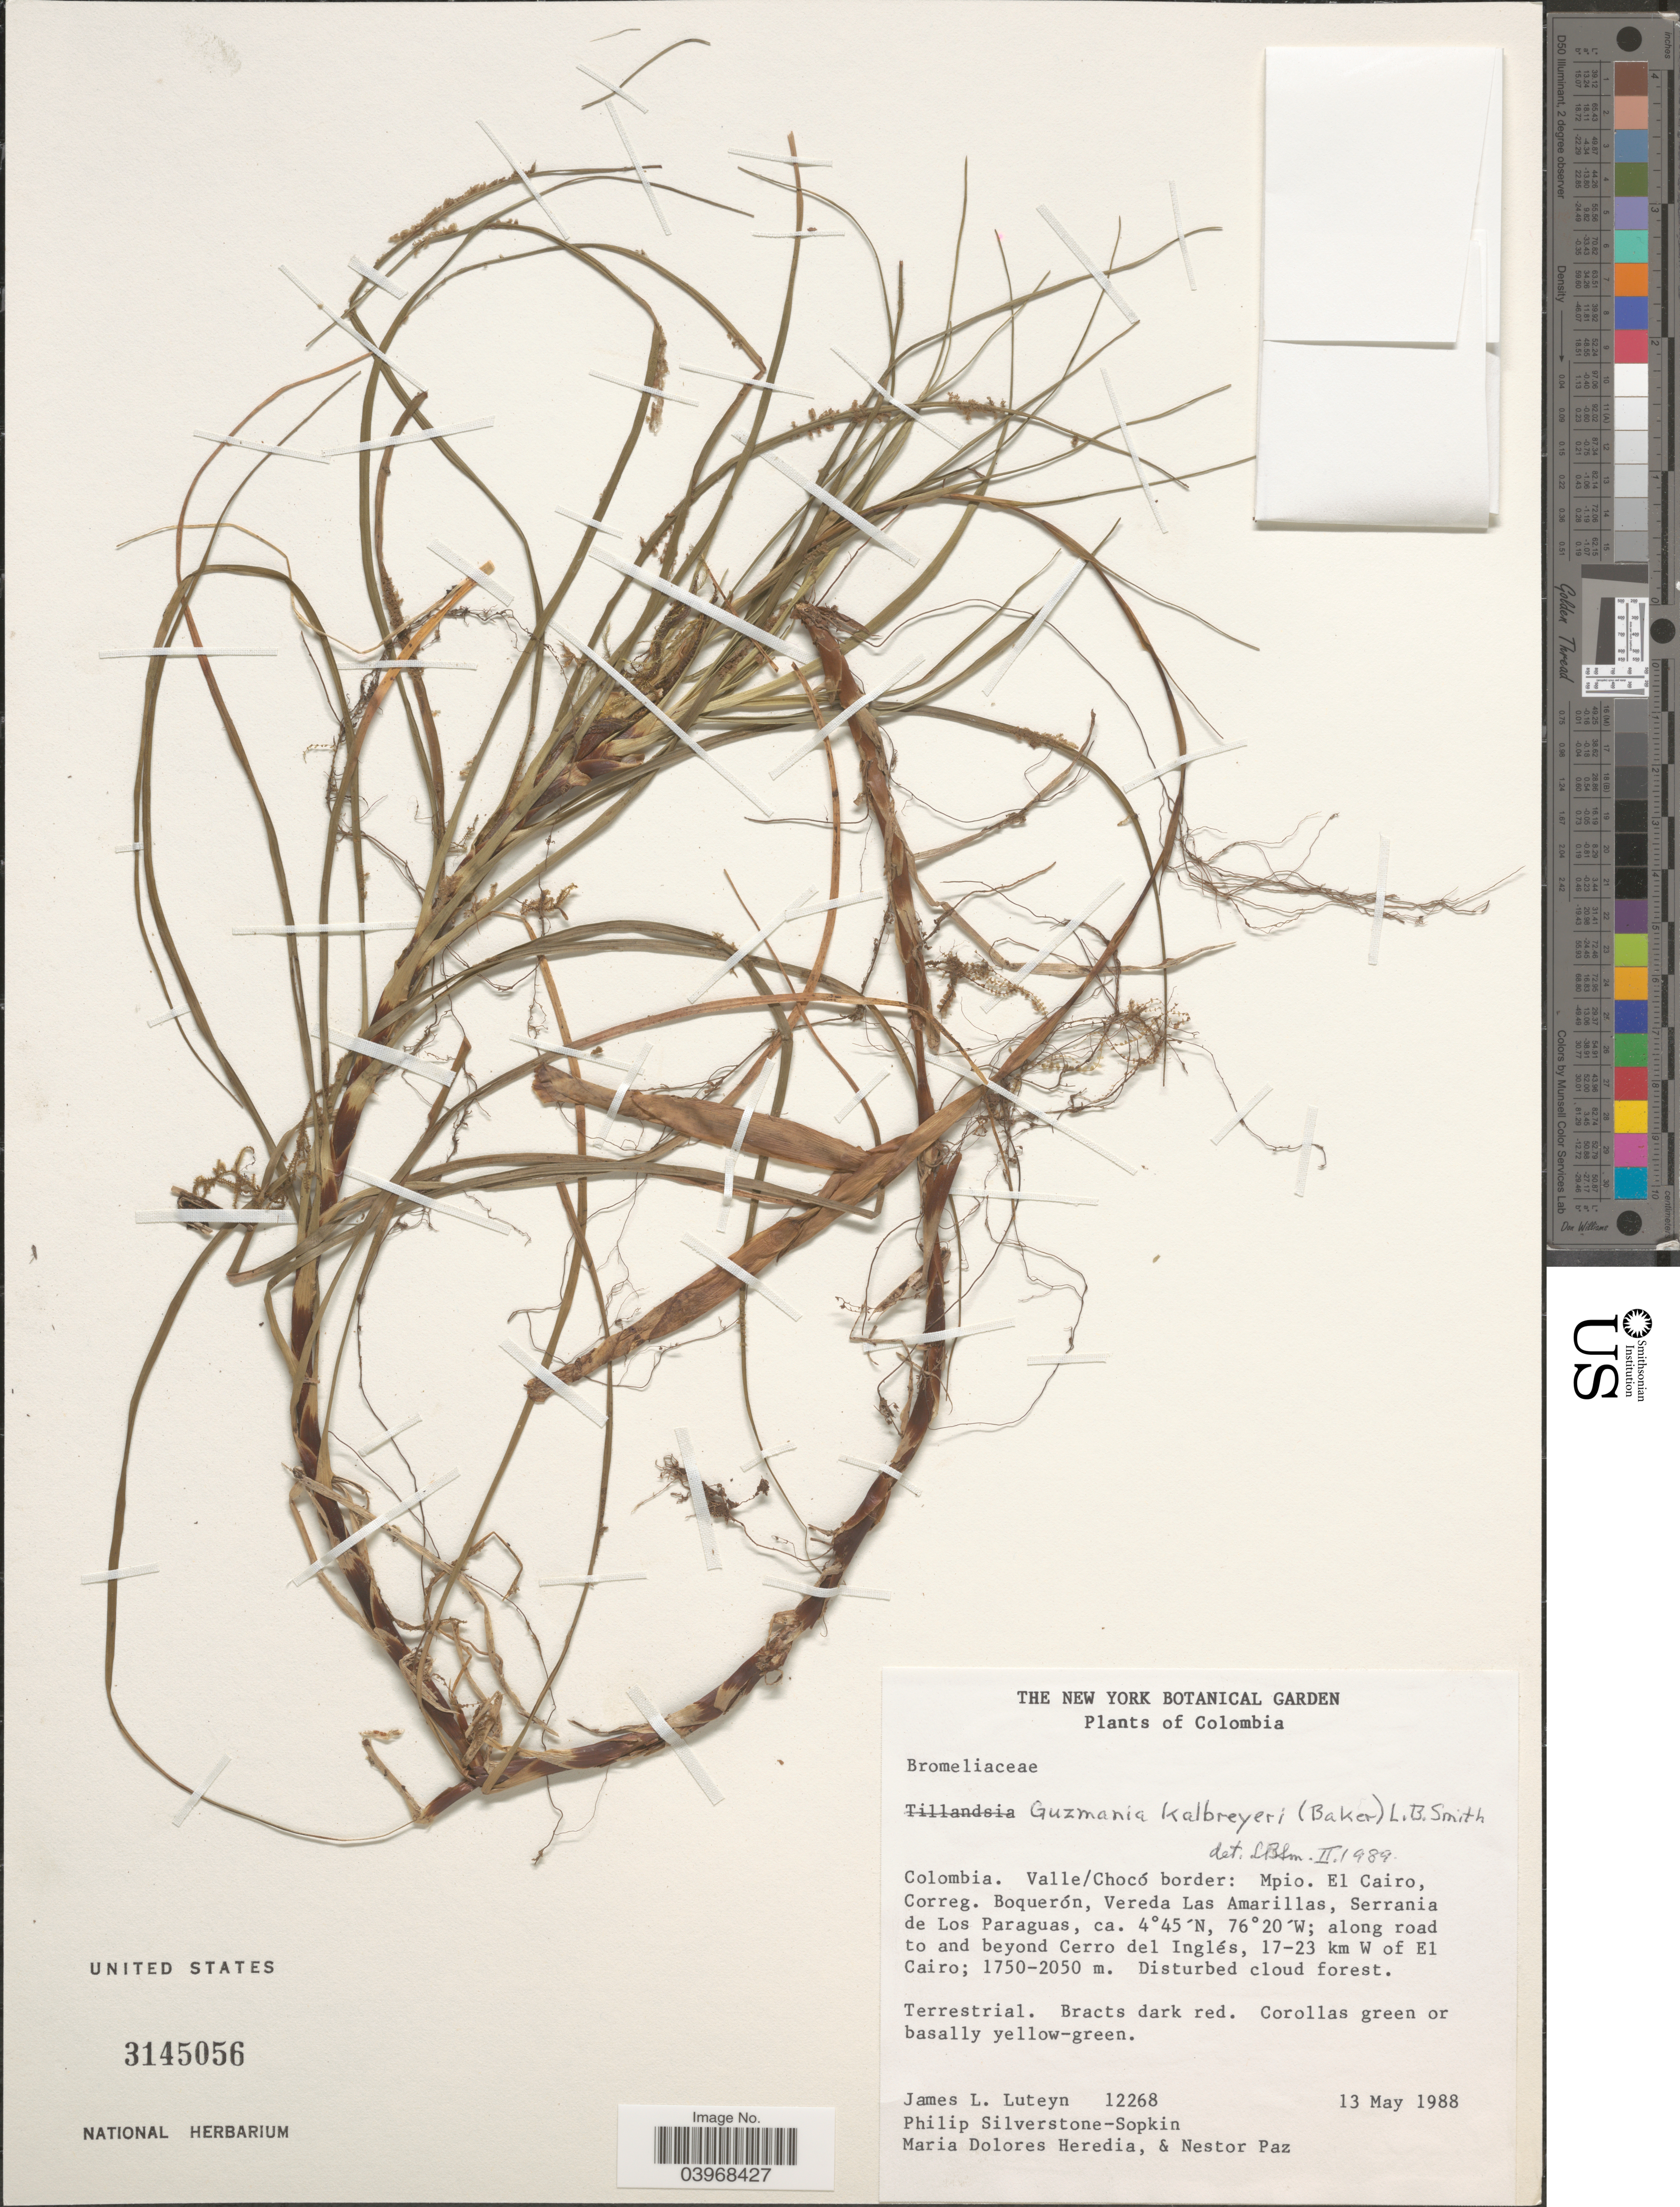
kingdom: Plantae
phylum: Tracheophyta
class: Liliopsida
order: Poales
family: Bromeliaceae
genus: Guzmania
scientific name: Guzmania kalbreyeri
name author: (Baker) L.B. Sm.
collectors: J. L. Luteyn, P. A. Silverstone-Sopkin, M. Dolores Heredia & N. Paz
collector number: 12268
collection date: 1988-05-13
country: Colombia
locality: Valle/Chocó border: Mpio. El Cairo, Correg. Boquerón, Vereda Las Amarillas, Serrania de Los Paraguas, along road to and beyond Cerro del Inglés, 17-23 km W of El Cairo.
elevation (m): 1750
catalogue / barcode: US 3145056